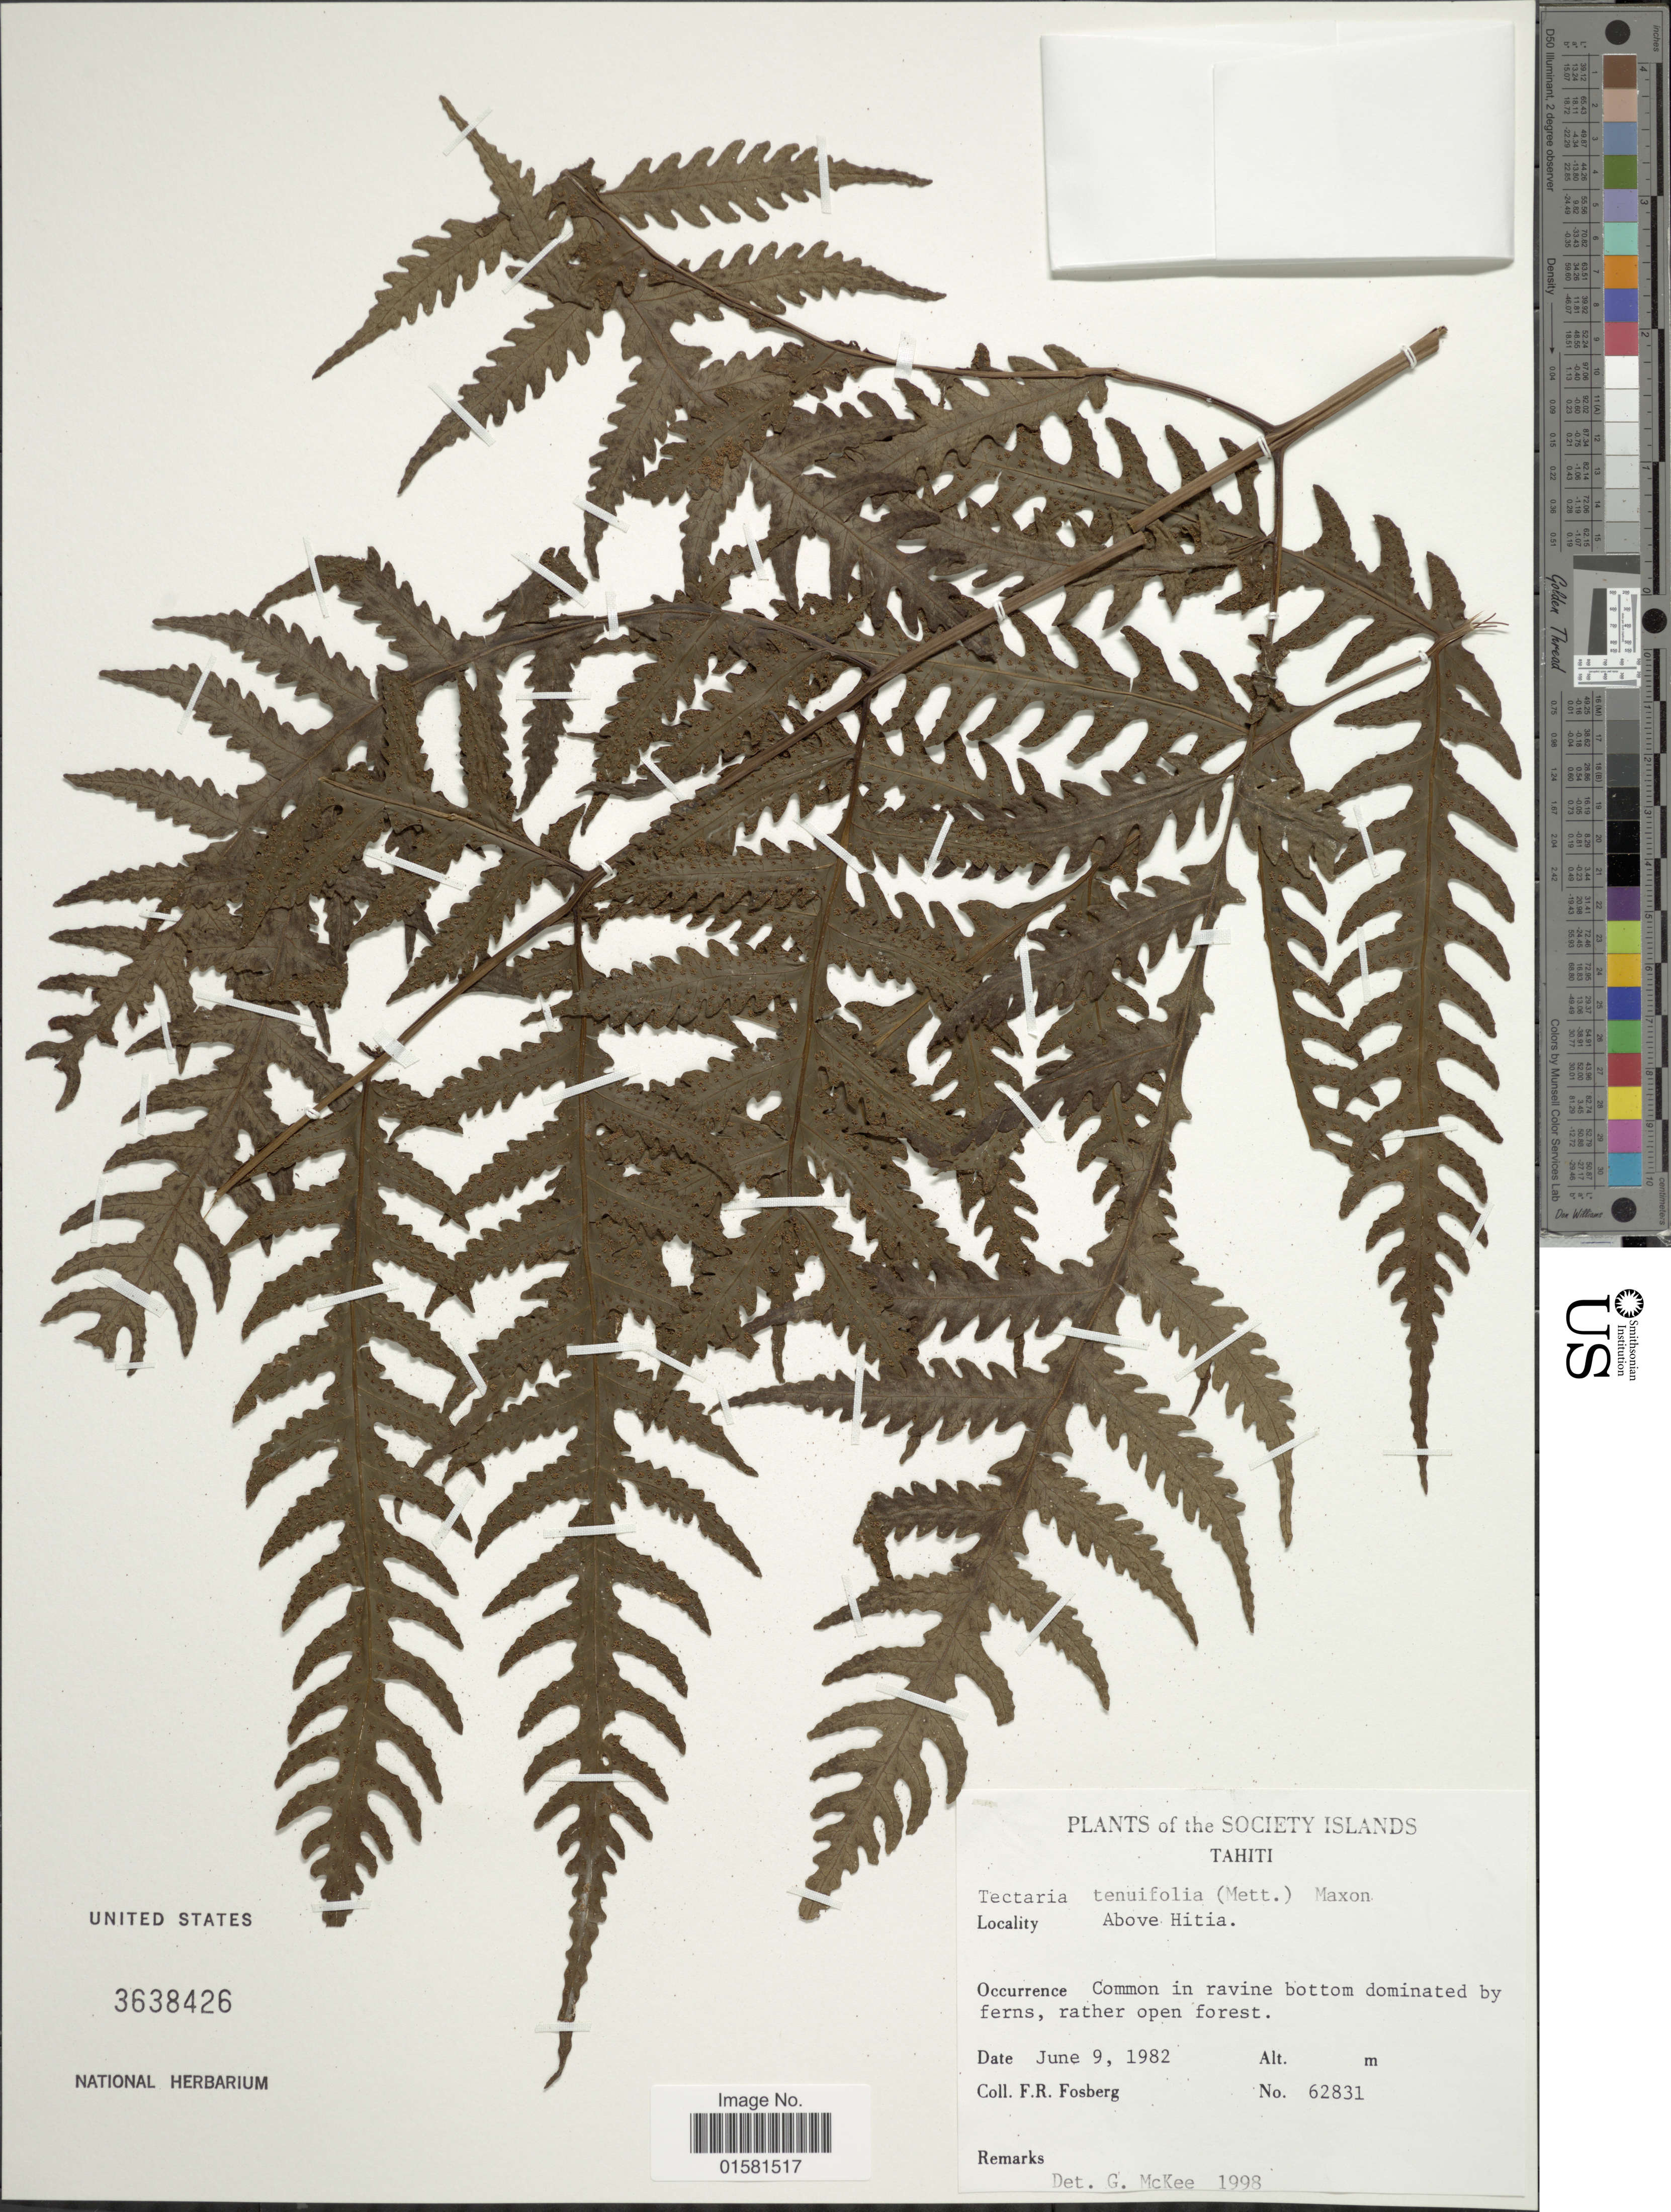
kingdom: Plantae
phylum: Tracheophyta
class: Polypodiopsida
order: Polypodiales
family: Tectariaceae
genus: Tectaria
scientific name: Tectaria tenuifolia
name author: (Mett.) Maxon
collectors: F. R. Fosberg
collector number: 62831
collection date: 1982-06-09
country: French Polynesia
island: Tahiti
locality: Society Islands, Tahiti, above Hitia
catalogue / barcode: US 3638426